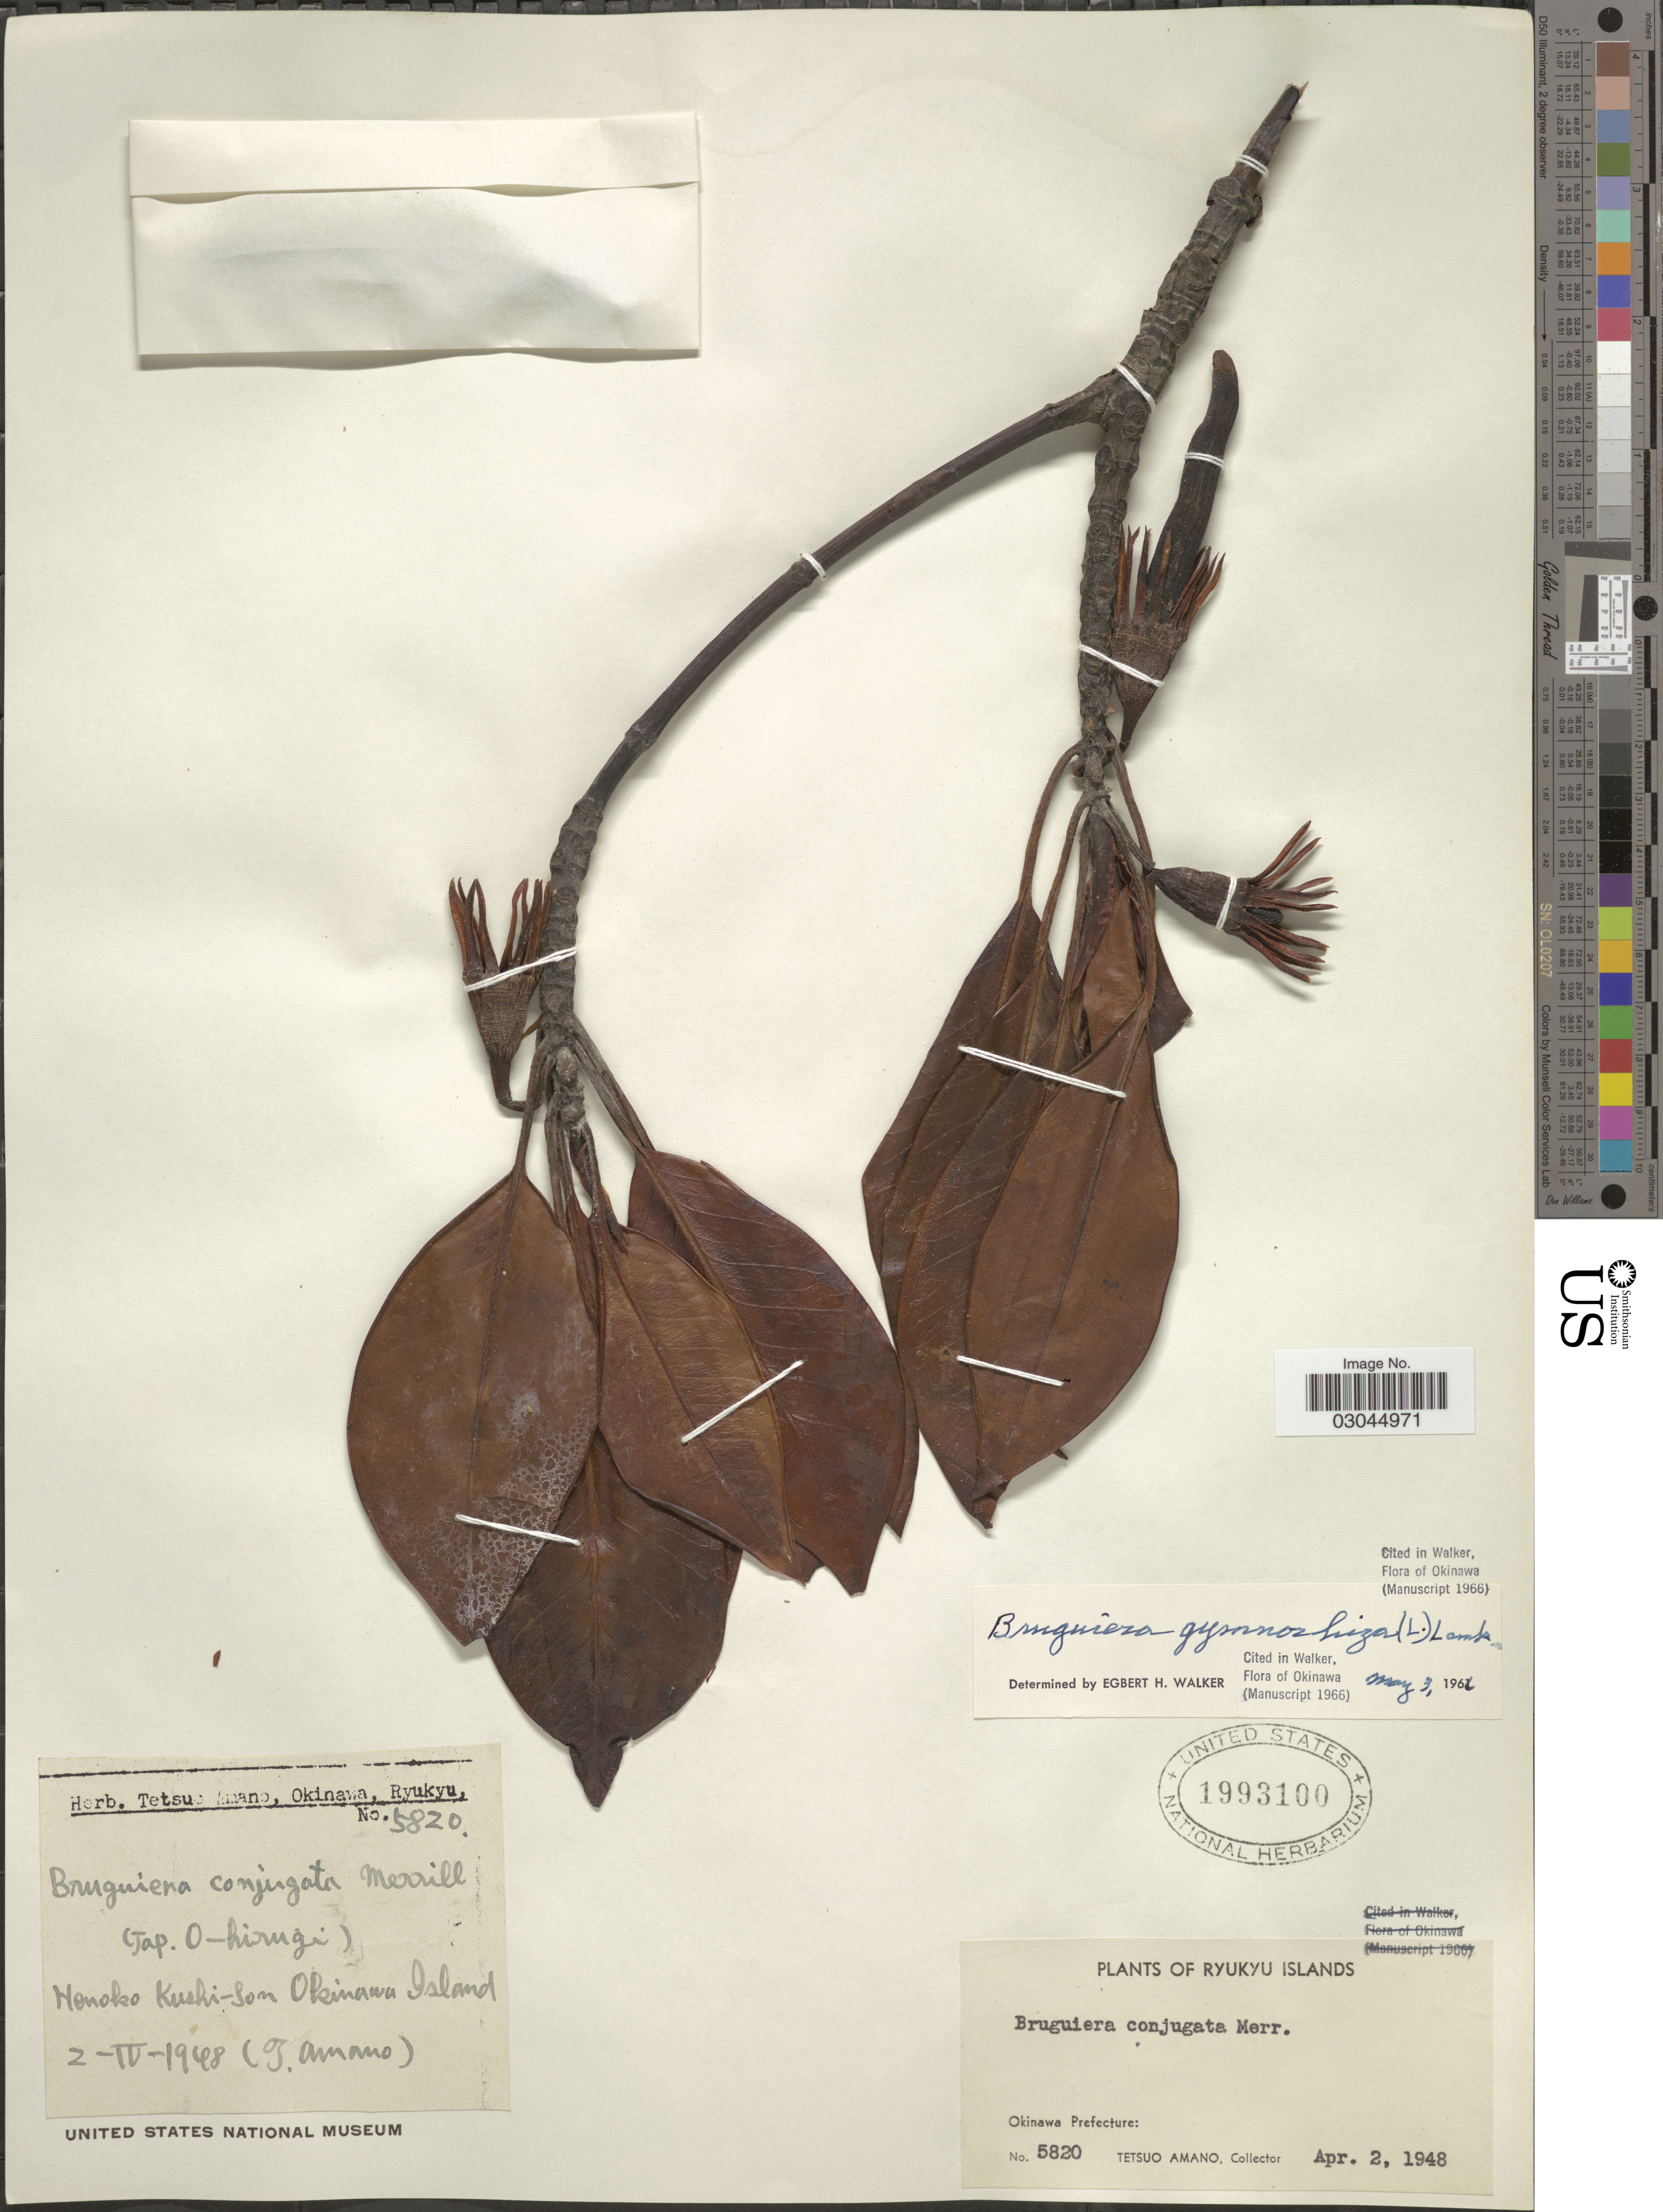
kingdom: Plantae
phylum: Tracheophyta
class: Magnoliopsida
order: Malpighiales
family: Rhizophoraceae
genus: Bruguiera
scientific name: Bruguiera gymnorhiza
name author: (L.) Savigny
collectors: T. Amano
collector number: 5820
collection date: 1948-04-02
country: Japan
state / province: Okinawa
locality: Ryukyu Islands, Okinawa Prefecture, Honoko Kushi-son, Okinawa Island.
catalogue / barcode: US 1993100